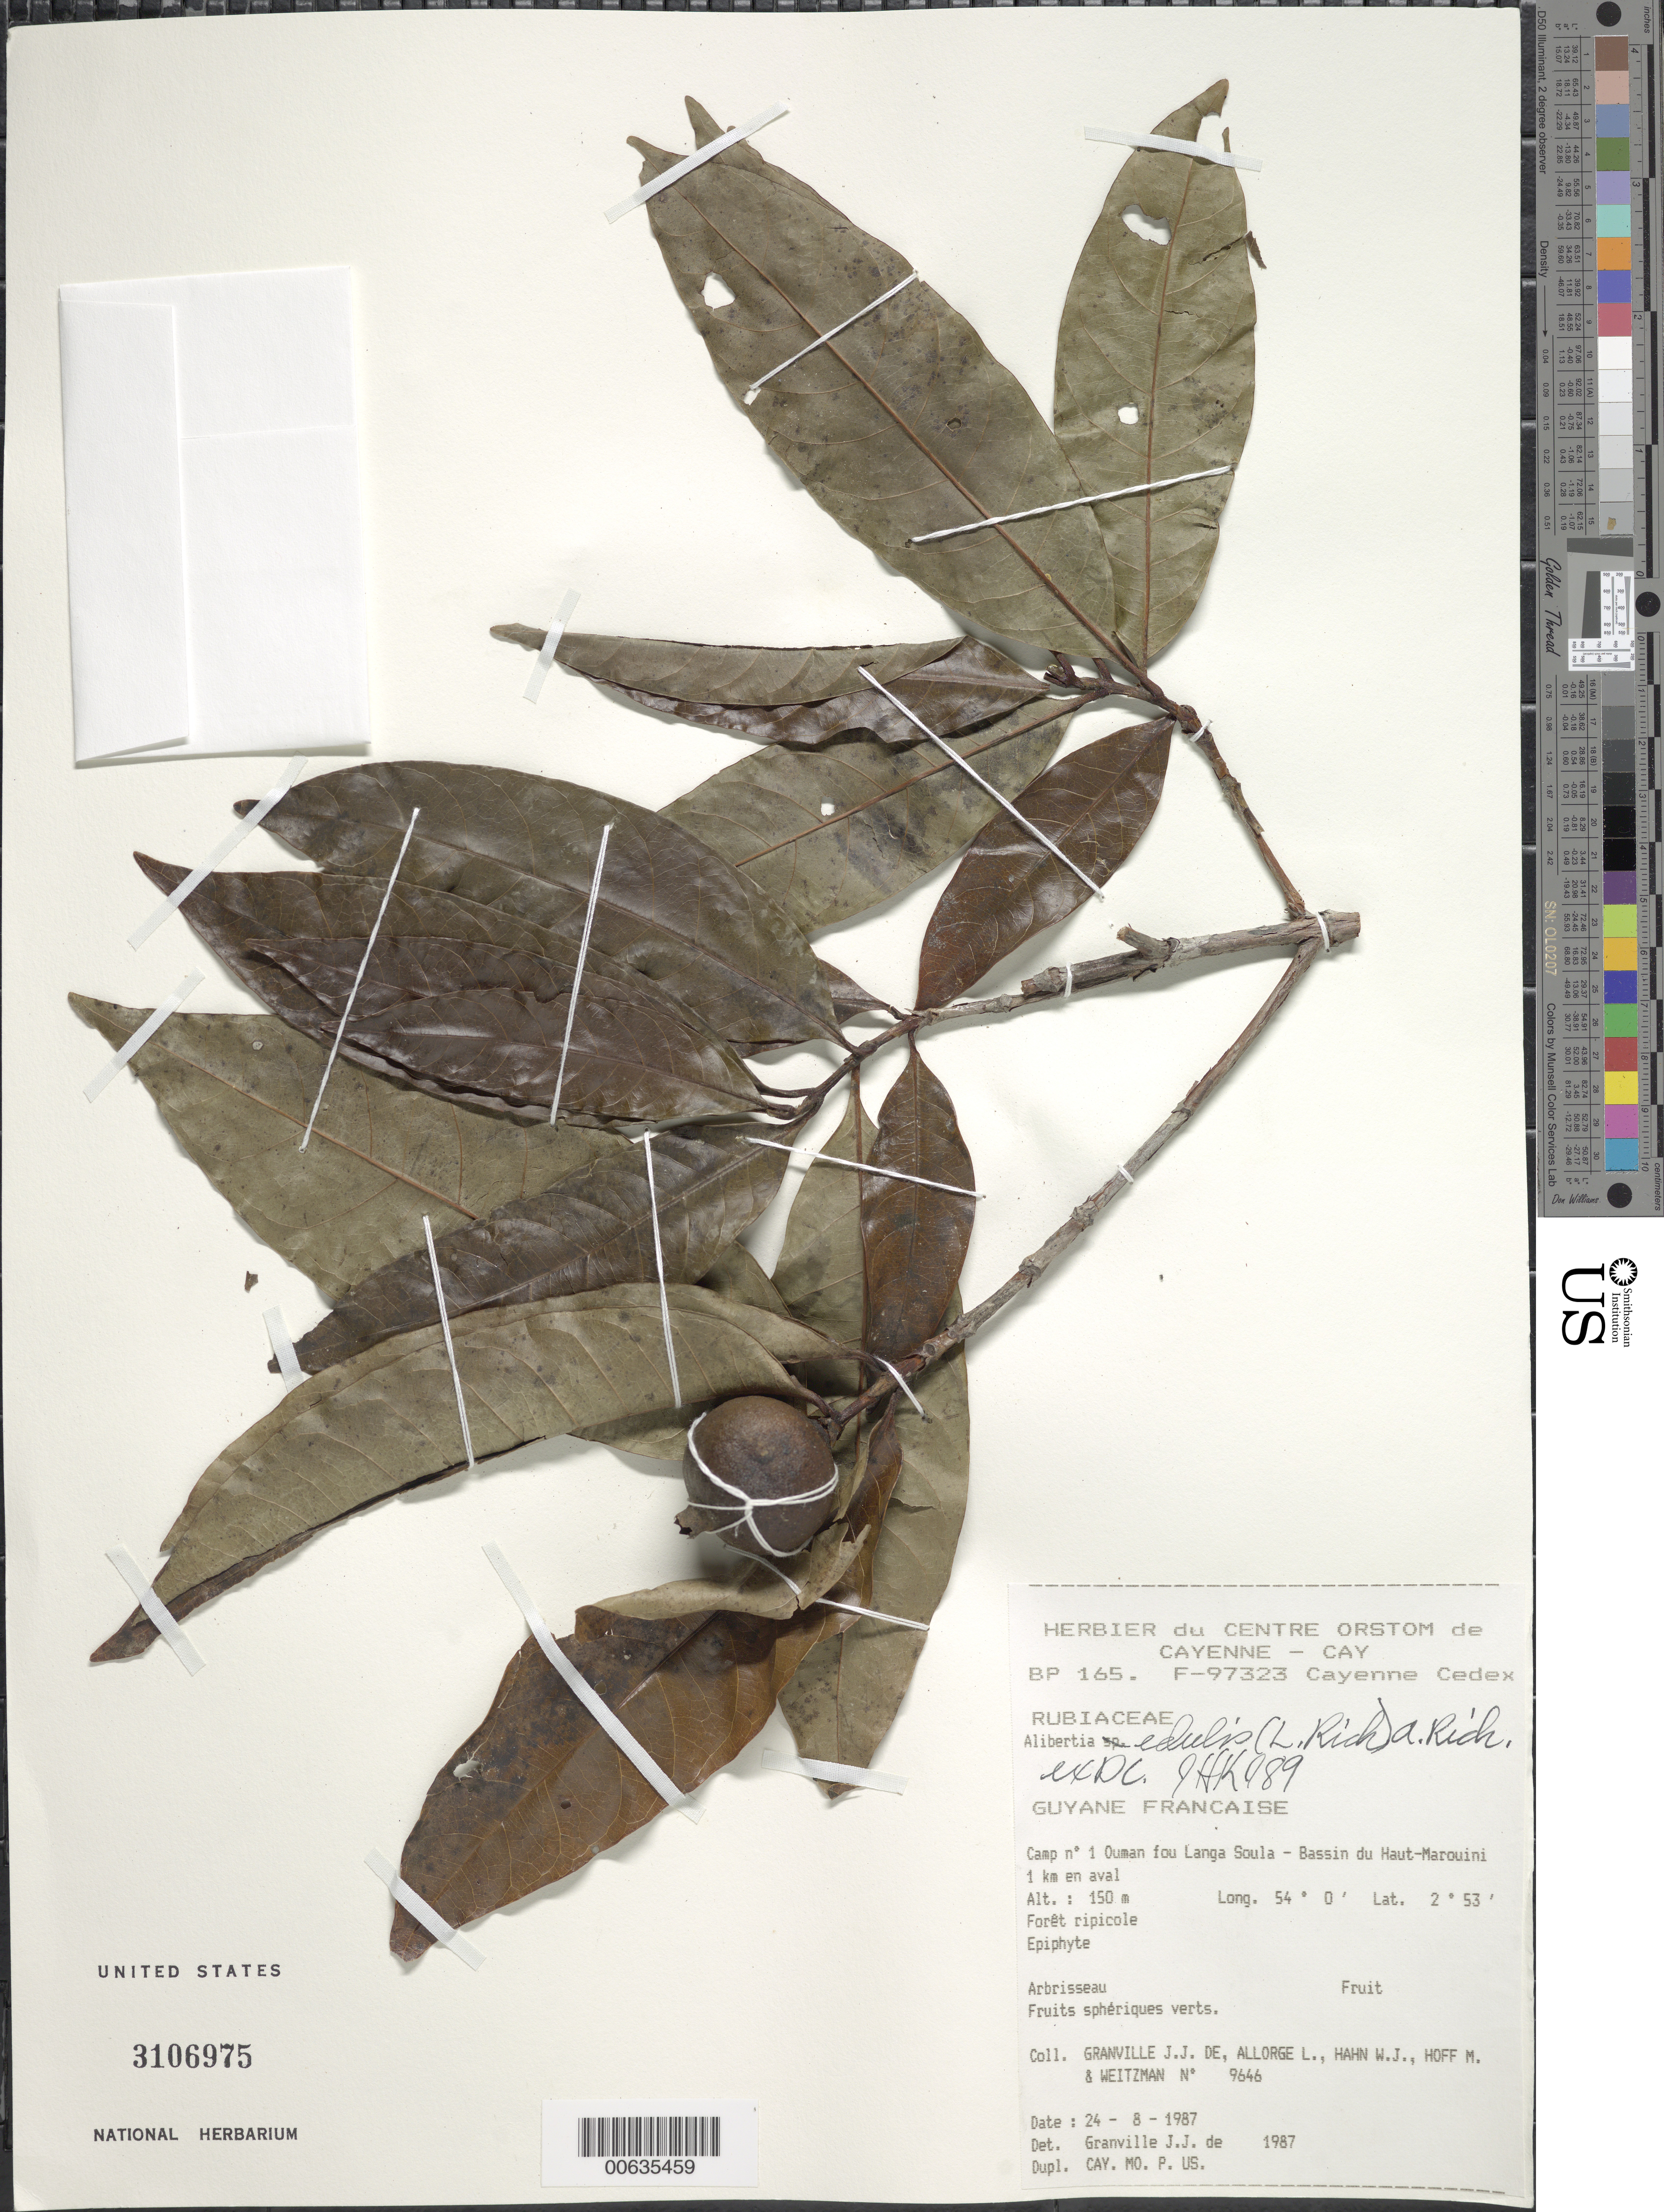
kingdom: Plantae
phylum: Tracheophyta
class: Magnoliopsida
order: Gentianales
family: Rubiaceae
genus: Alibertia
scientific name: Alibertia edulis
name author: (Rich.) A. Rich. ex DC.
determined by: Kirkbride, J. H.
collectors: J.-J. de Granville, L. Allorge, W. J. Hahn, M. Hoff & A. L. Weitzman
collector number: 9646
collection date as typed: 24-Aug-87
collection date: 1987-08-24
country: French Guiana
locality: Ouman fou Langa Soula, Camp #1, Bassin du Haut-Marouini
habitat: Riparian forest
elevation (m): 150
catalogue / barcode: US 3106975